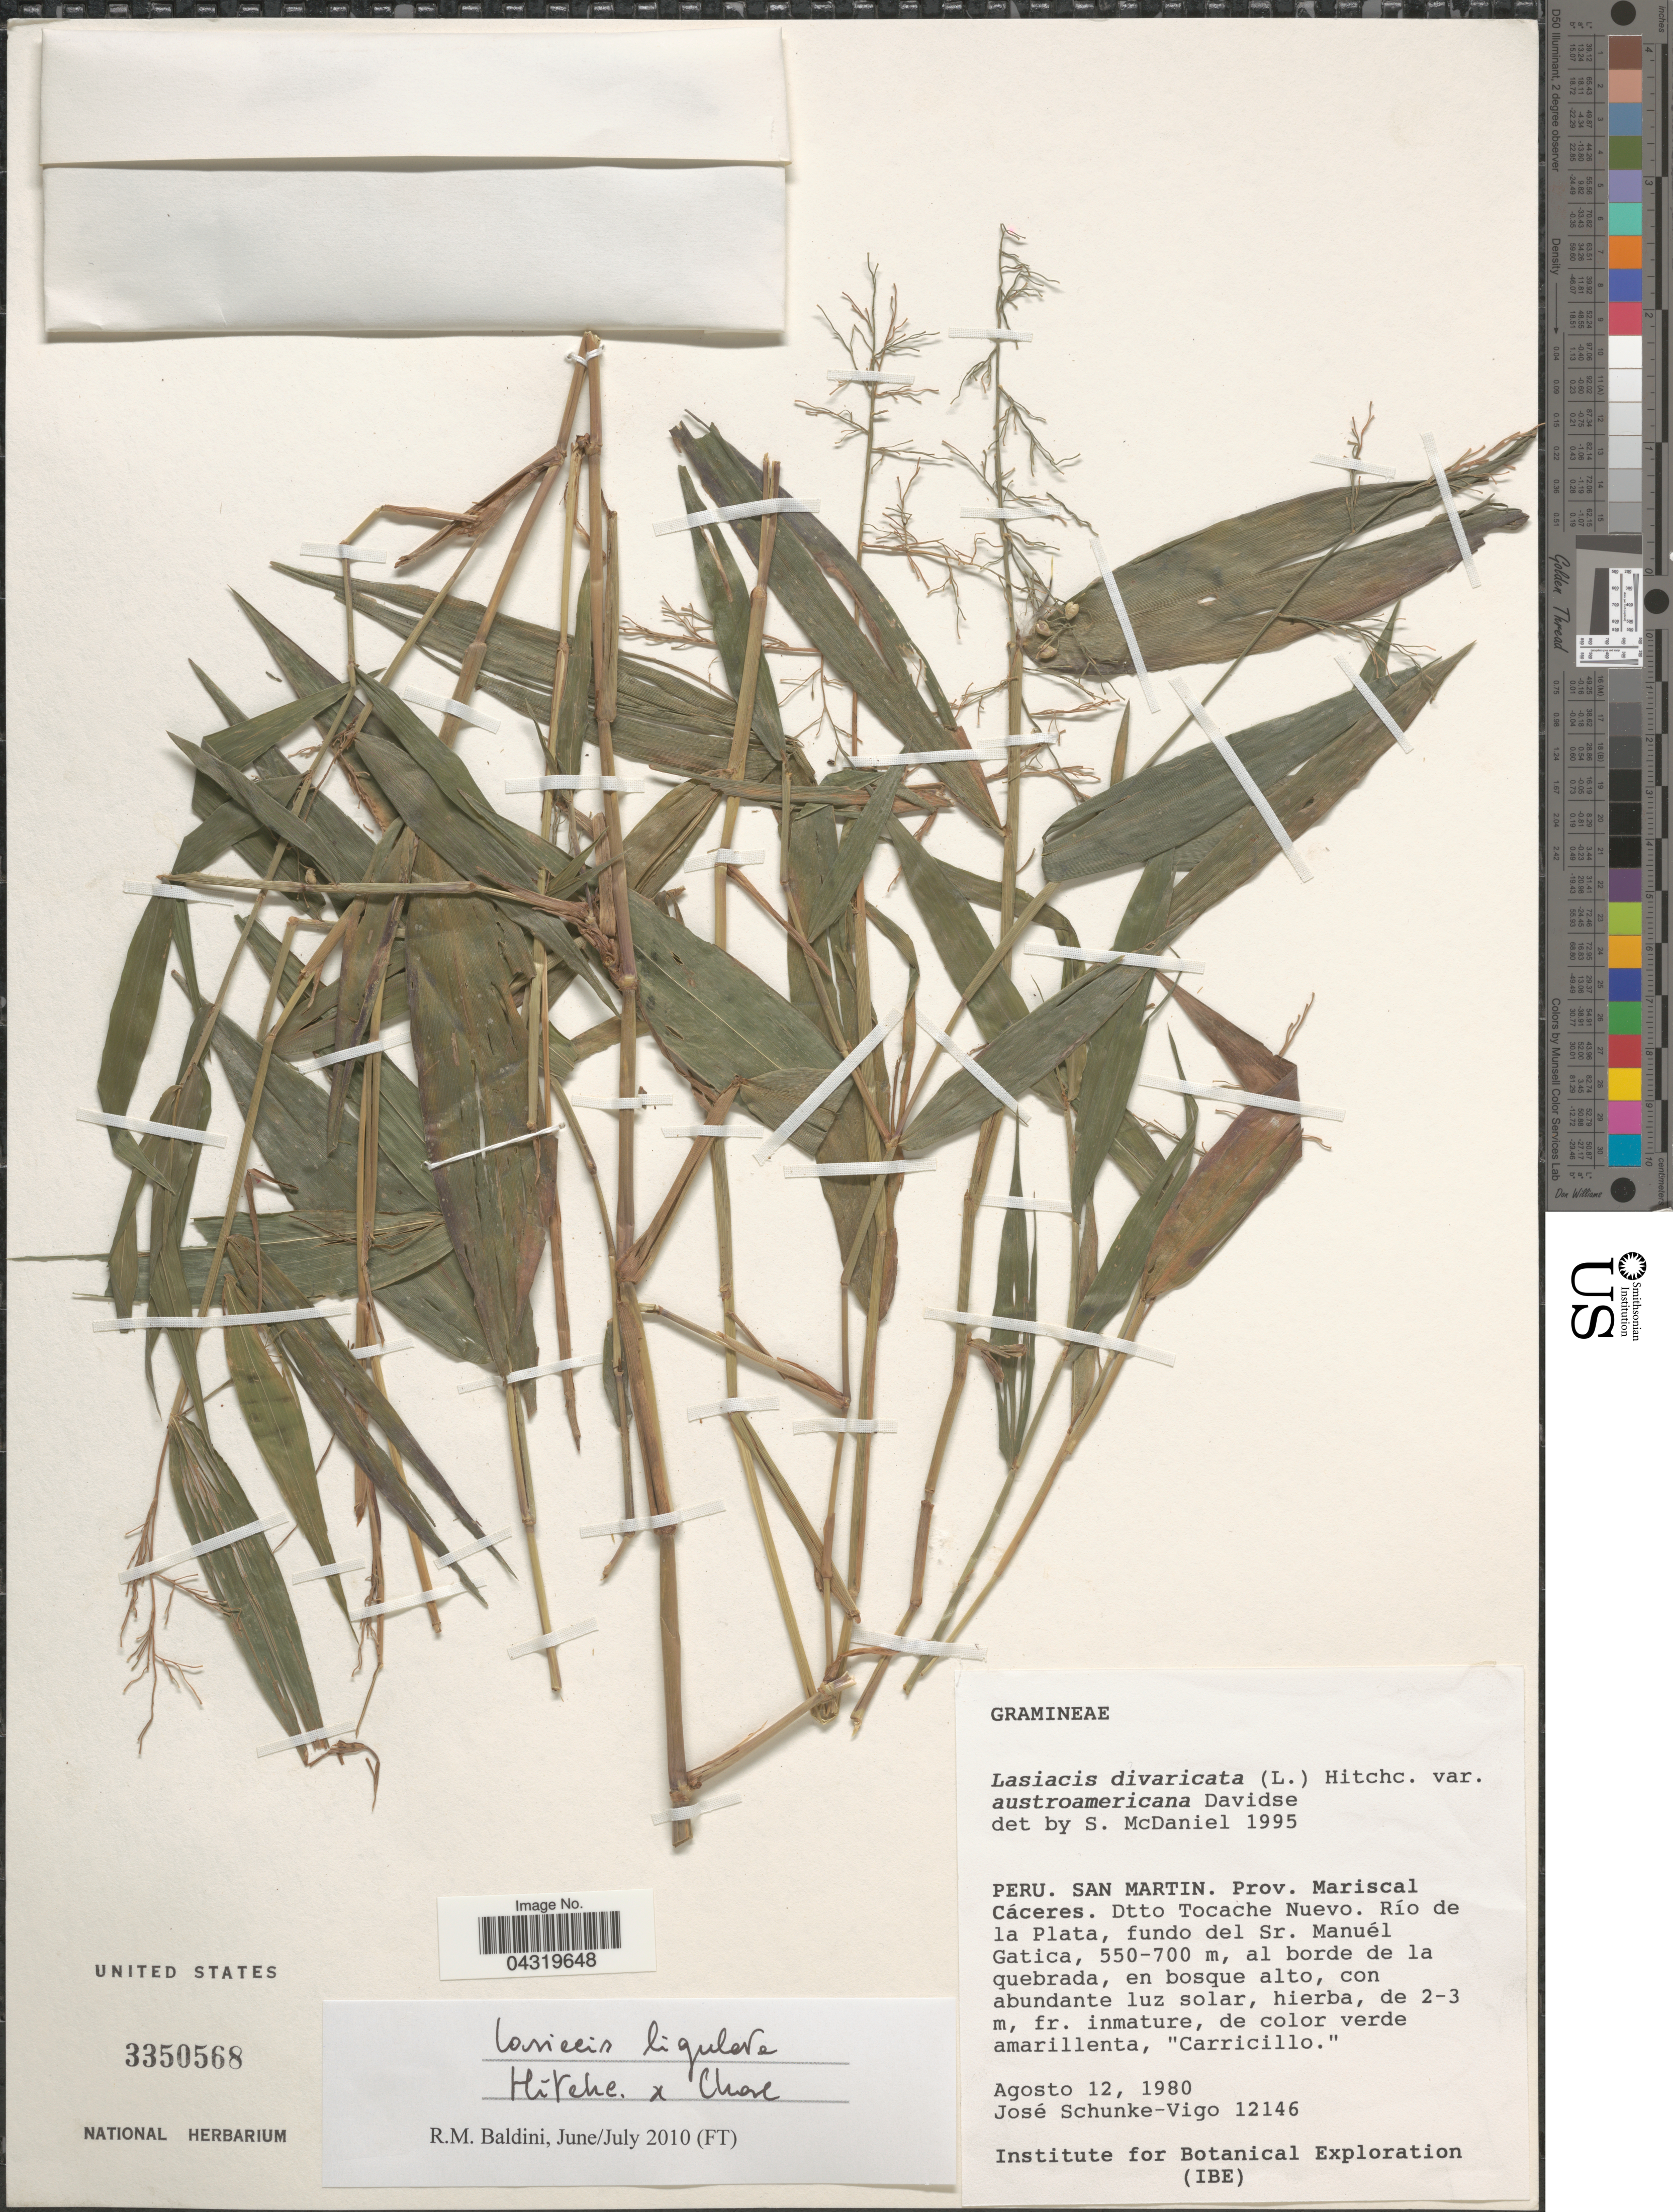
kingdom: Plantae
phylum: Tracheophyta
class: Liliopsida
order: Poales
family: Poaceae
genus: Lasiacis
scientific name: Lasiacis ligulata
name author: Hitchc. & Chase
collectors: J. Schunke Vigo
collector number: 12146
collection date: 1980-08-12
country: Peru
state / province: San Martín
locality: Prov. Mariscal Cáceres. Dtto Tocache Nuevo. Río de la Plata, fundo del Sr. Manuél Gatica, al borde de la quebrada, en bosque alto.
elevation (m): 550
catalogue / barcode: US 3350568